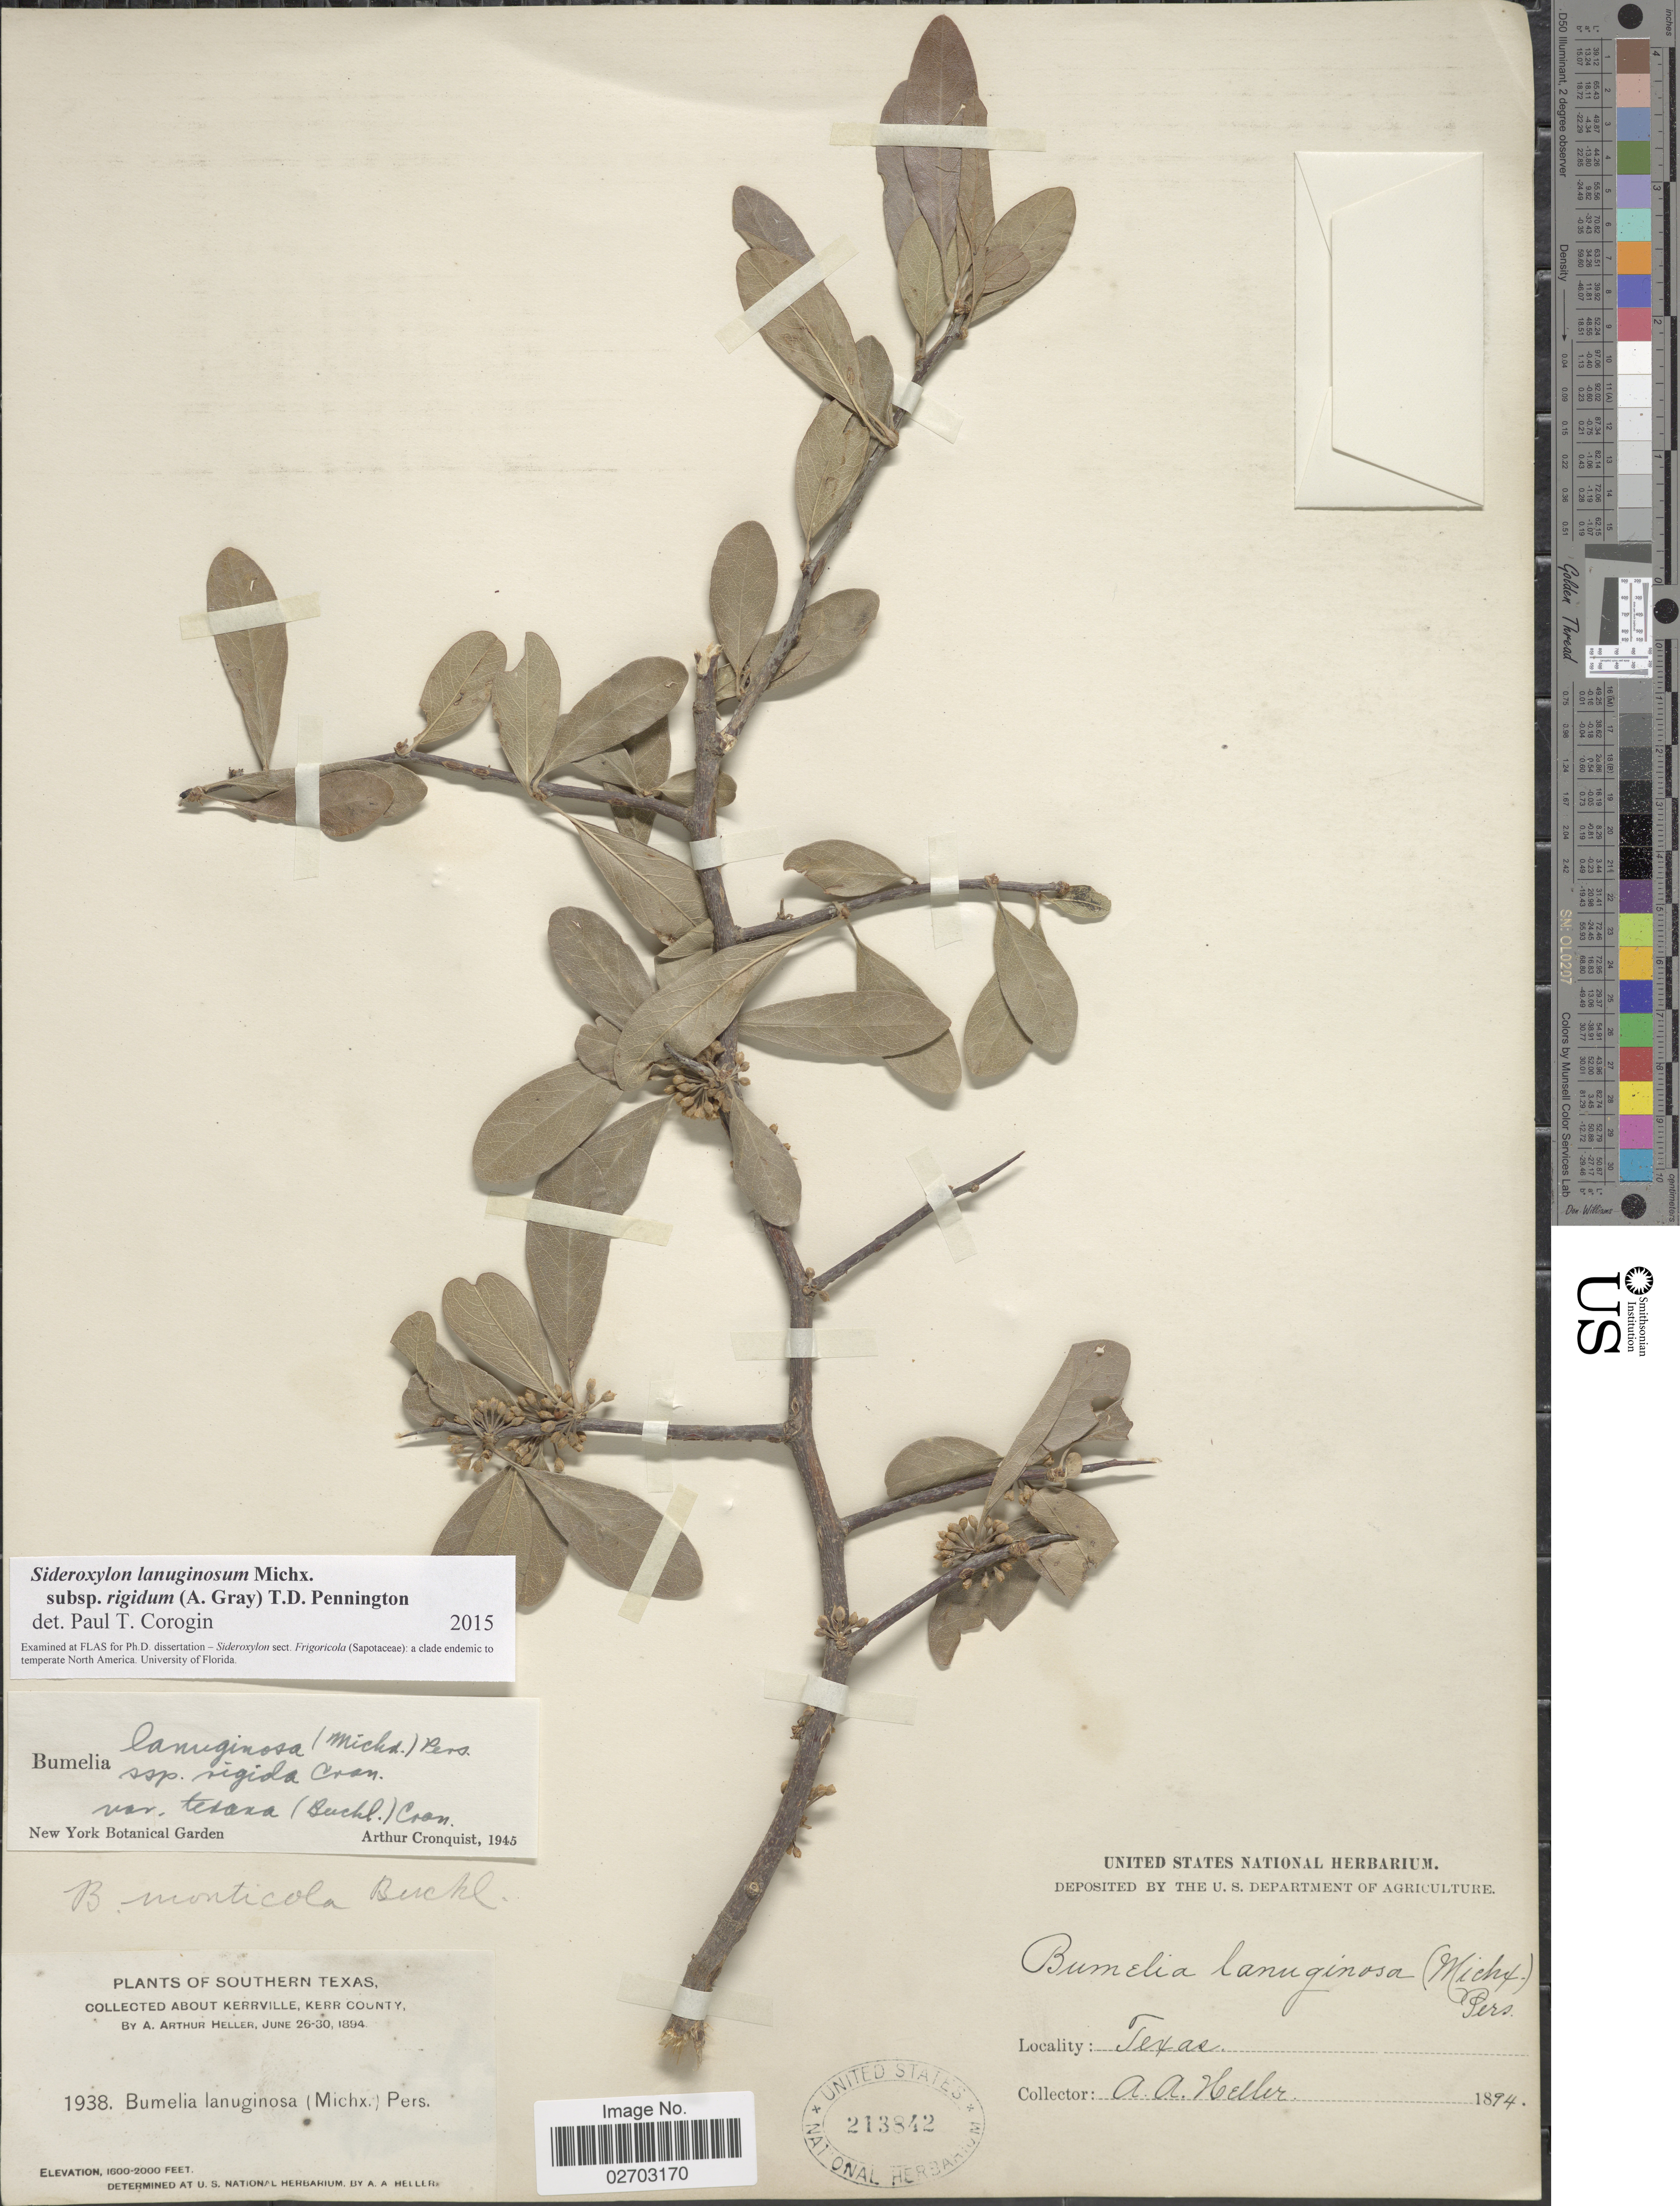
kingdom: Plantae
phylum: Tracheophyta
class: Magnoliopsida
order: Ericales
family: Sapotaceae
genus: Sideroxylon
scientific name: Sideroxylon lanuginosum subsp. rigidum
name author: (A. Gray) T.D. Penn.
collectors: A. A. Heller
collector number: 1938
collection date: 1894-06-26/1894-06-30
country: United States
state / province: Texas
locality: Southern Texas, about Kerrville, Kerr County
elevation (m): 488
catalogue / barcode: US 213842